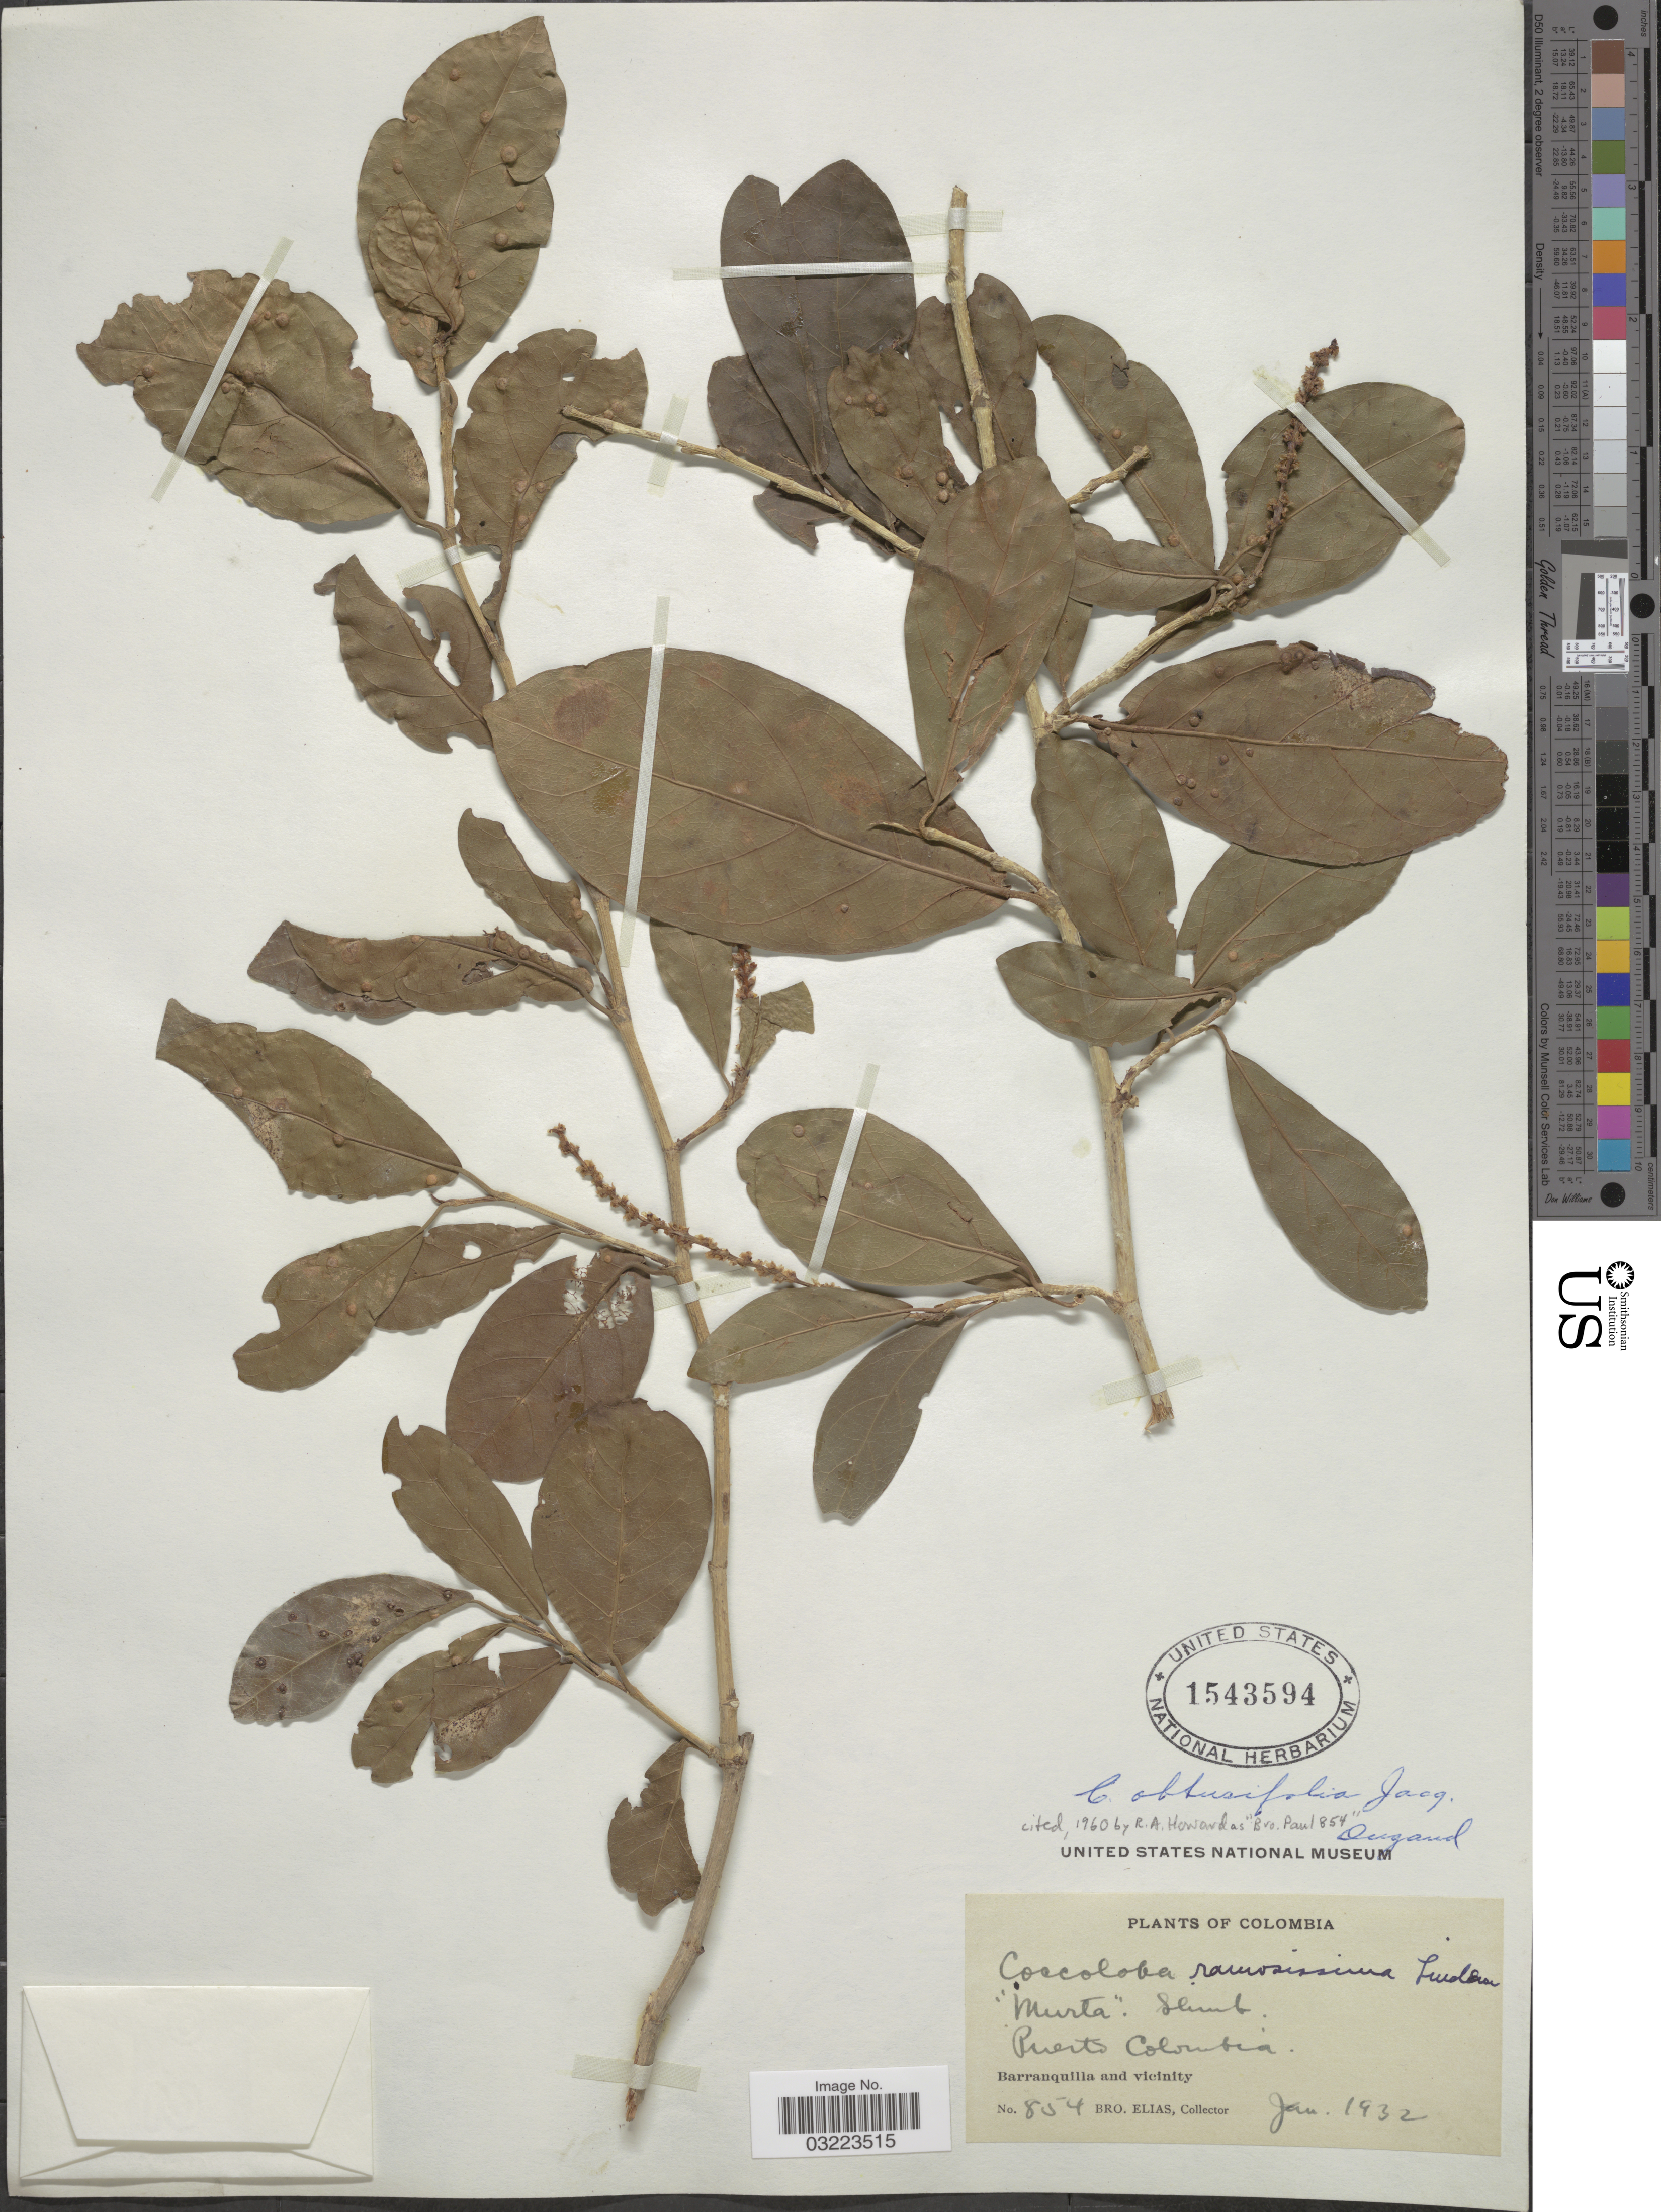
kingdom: Plantae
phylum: Tracheophyta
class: Magnoliopsida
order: Caryophyllales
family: Polygonaceae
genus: Coccoloba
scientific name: Coccoloba obtusifolia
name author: Jacq.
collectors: Bro. Elias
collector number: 854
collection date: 1932-01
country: Colombia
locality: Puerto Colombia, Barranquilla and vicinity.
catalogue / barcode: US 1543594